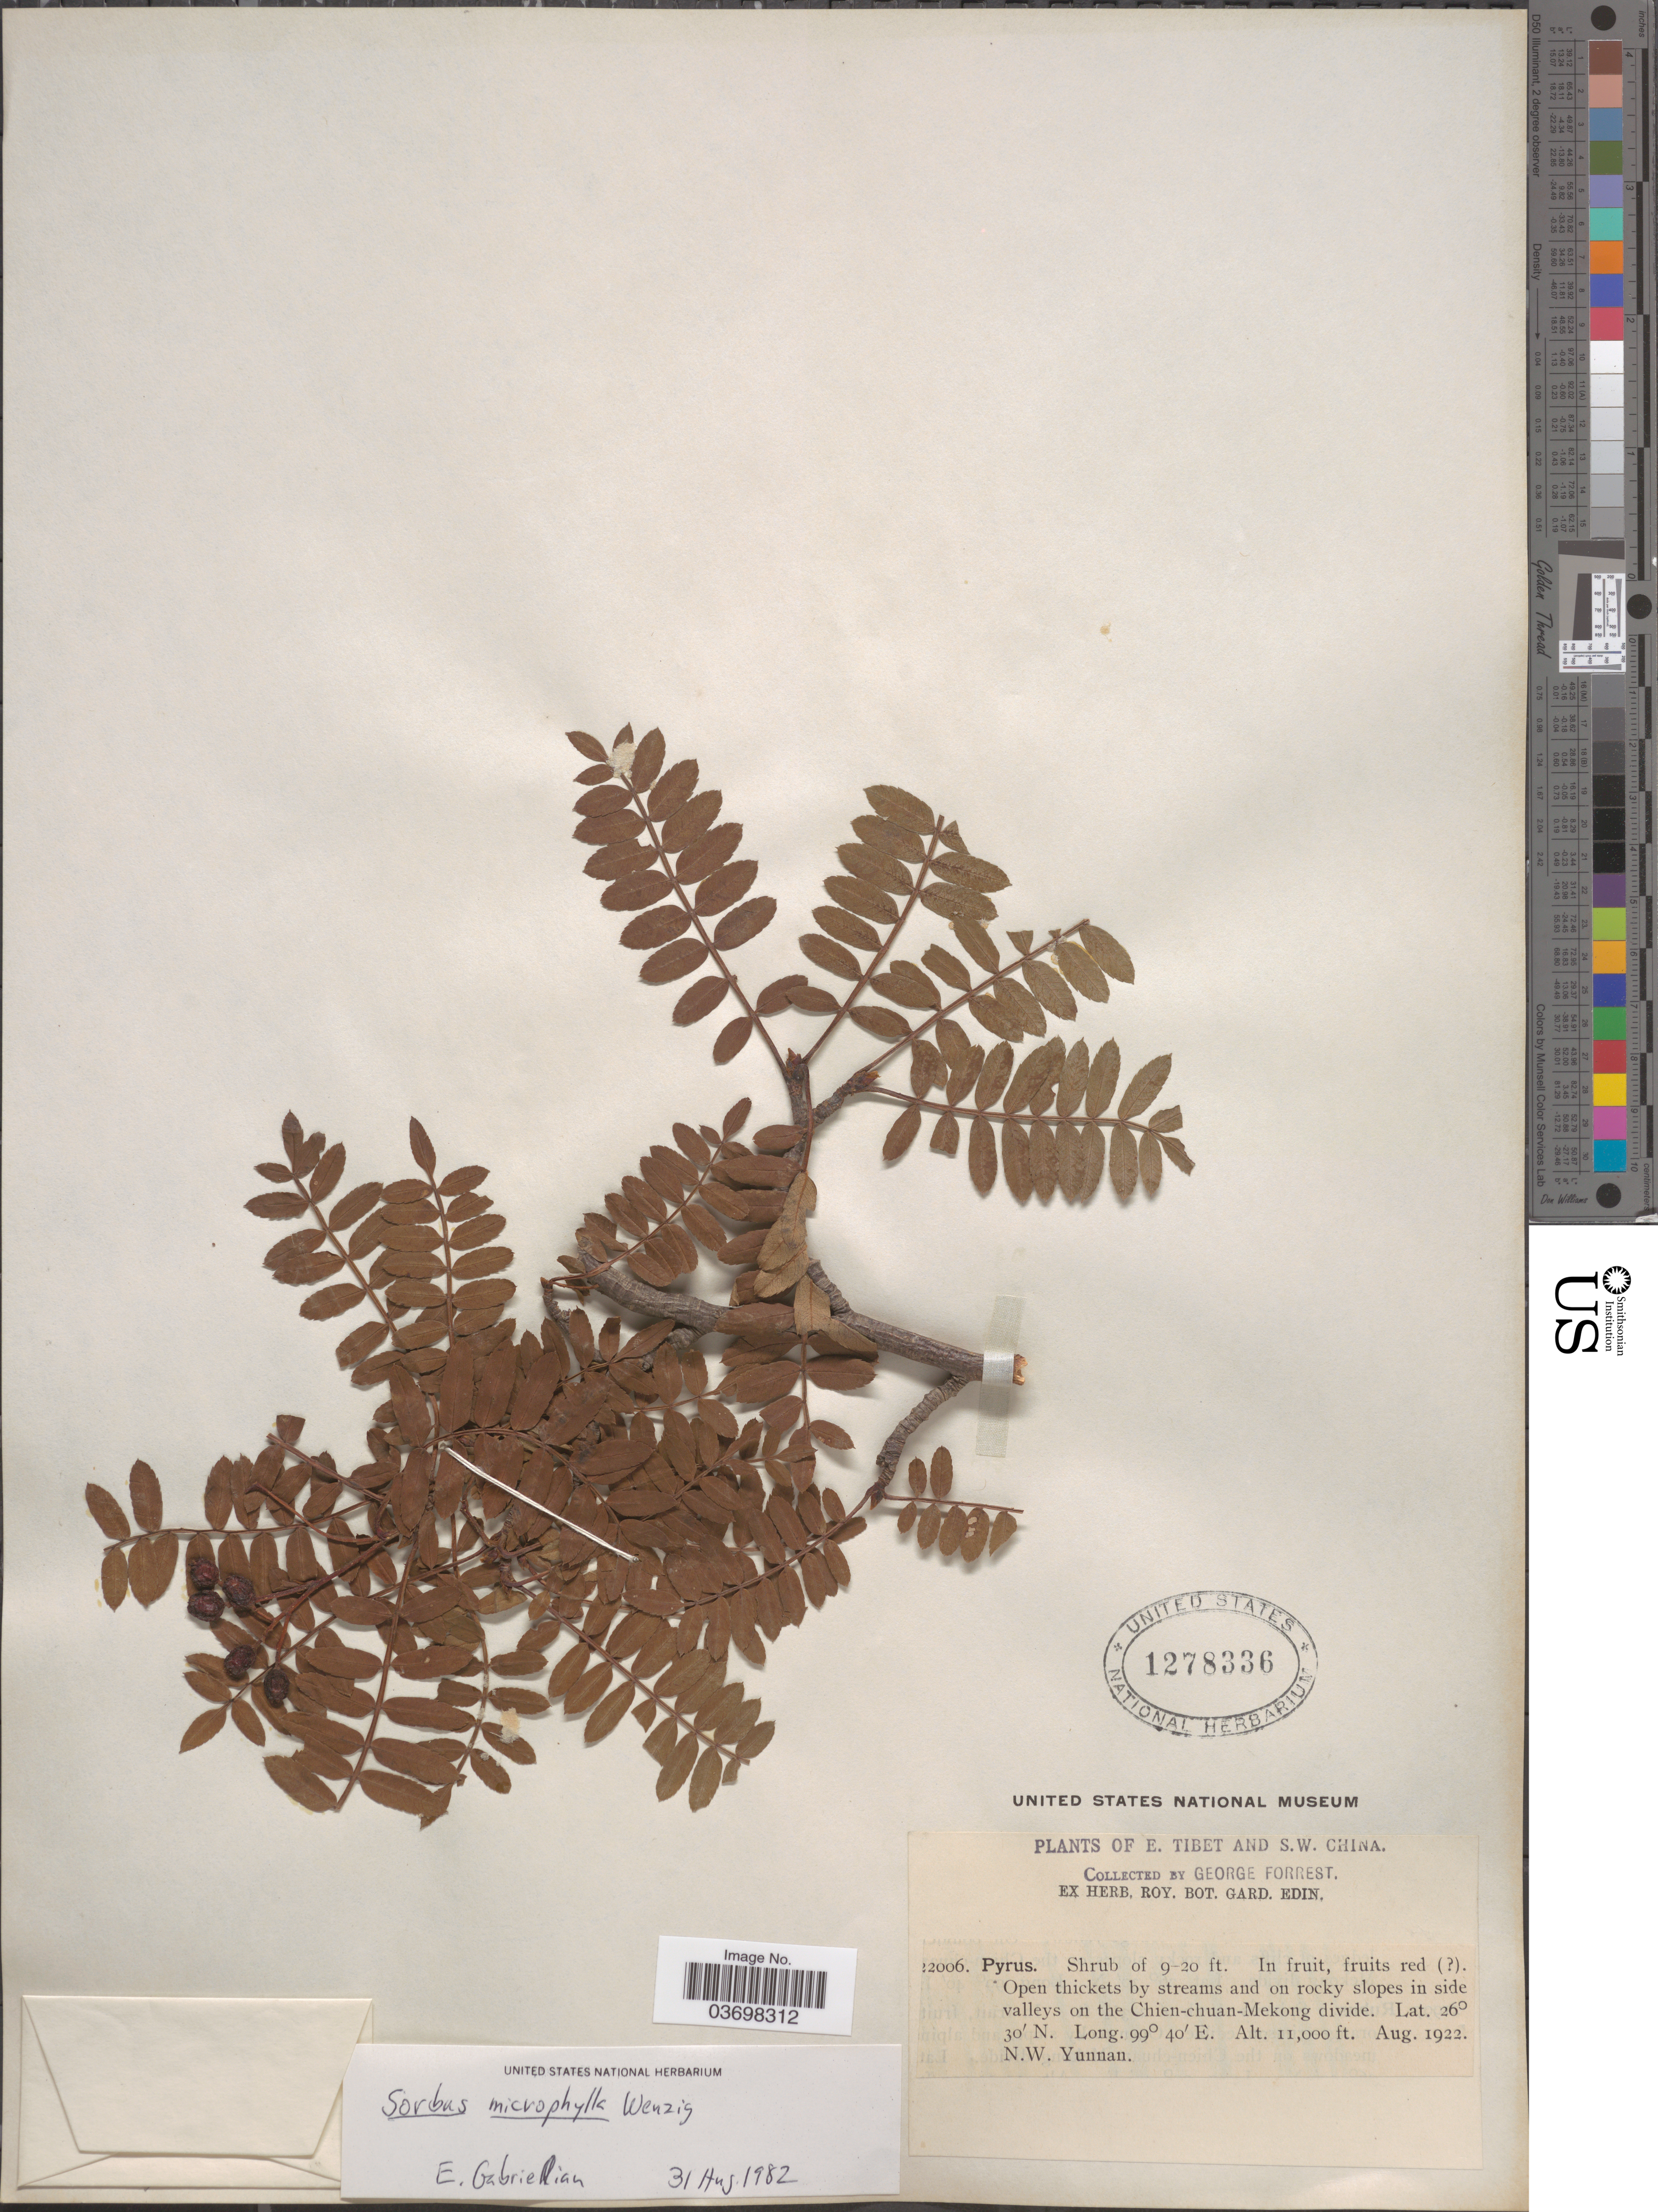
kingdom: Plantae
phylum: Tracheophyta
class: Magnoliopsida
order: Rosales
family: Rosaceae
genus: Sorbus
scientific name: Sorbus microphylla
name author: (Wall. ex Hook. f.) Wenz.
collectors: G. Forrest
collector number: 22006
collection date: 1922-08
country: China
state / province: Yunnan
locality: S.W. China. Open thickets by streams and on rocky slopes in side valleys on the Chien-chuan-Mekong divide. N.W. Yunnan.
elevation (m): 3353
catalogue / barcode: US 1278336